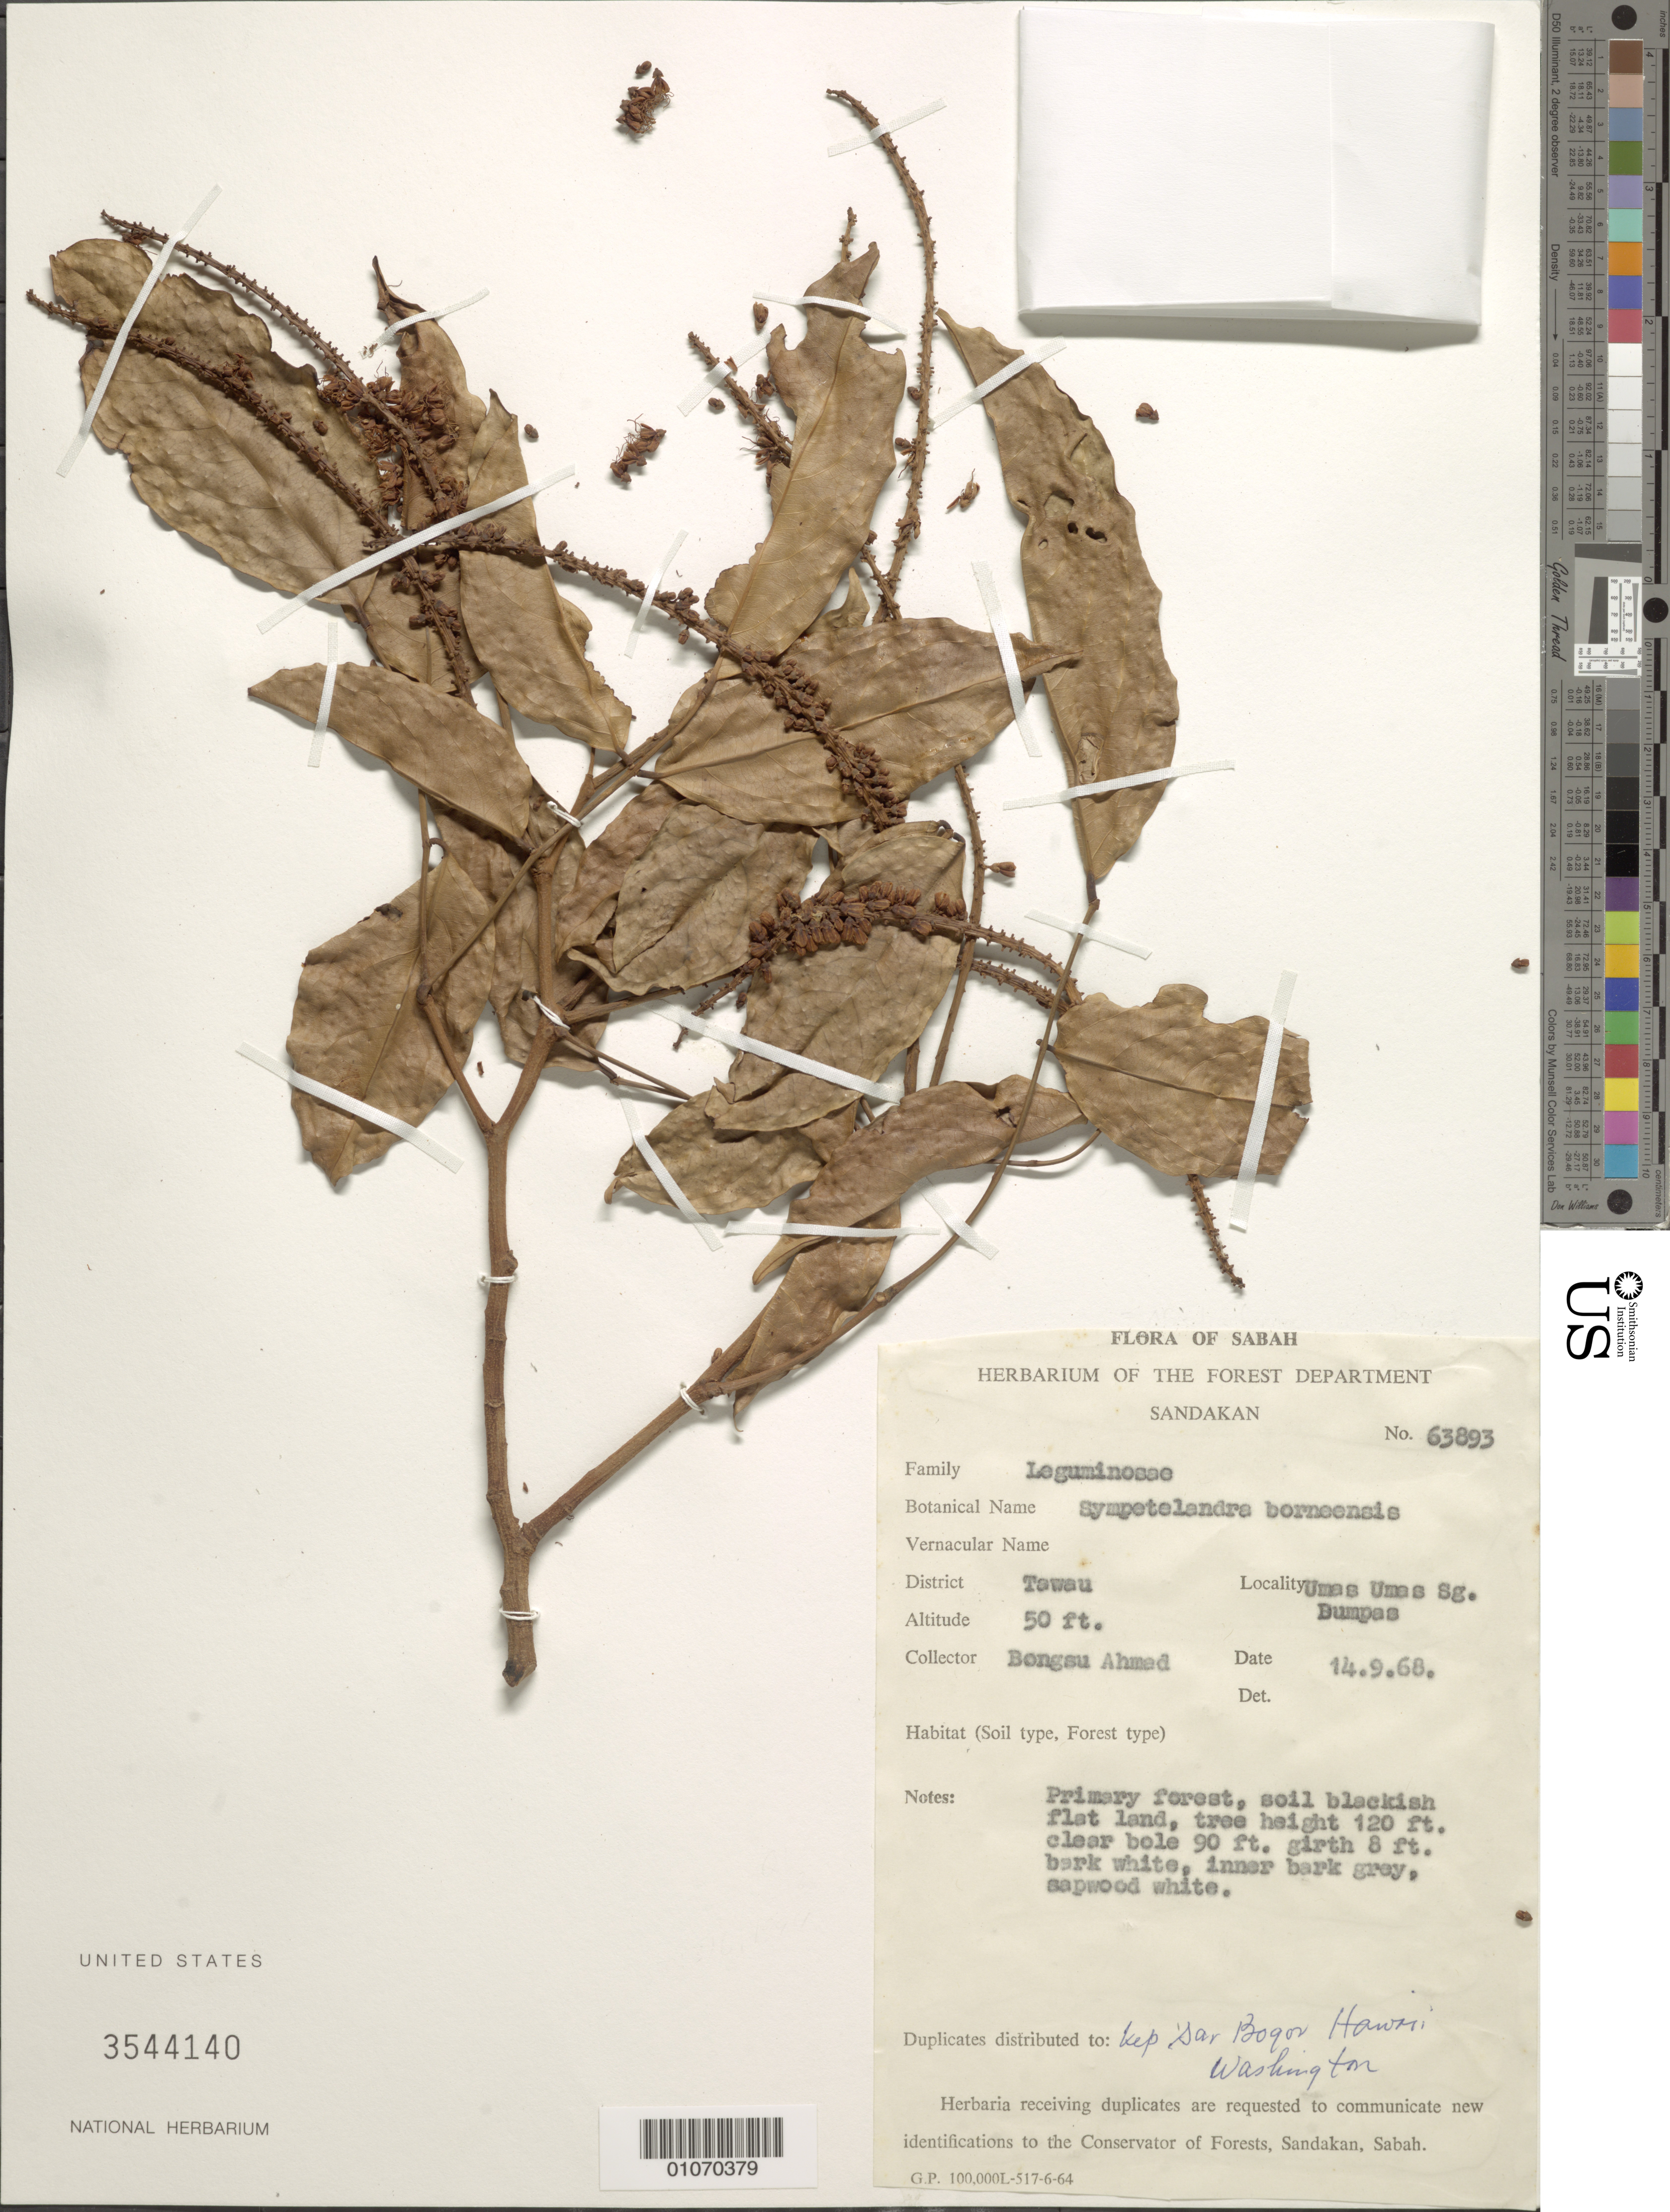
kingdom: Plantae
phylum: Tracheophyta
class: Magnoliopsida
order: Fabales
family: Fabaceae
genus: Sympetalandra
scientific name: Sympetalandra borneensis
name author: Stapf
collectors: B. Ahmed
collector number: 63893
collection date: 1968-09-14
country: Malaysia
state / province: Sabah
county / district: Tawau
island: Borneo I.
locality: Umas Umas Sg. Bumpas.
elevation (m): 15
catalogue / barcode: US 63893